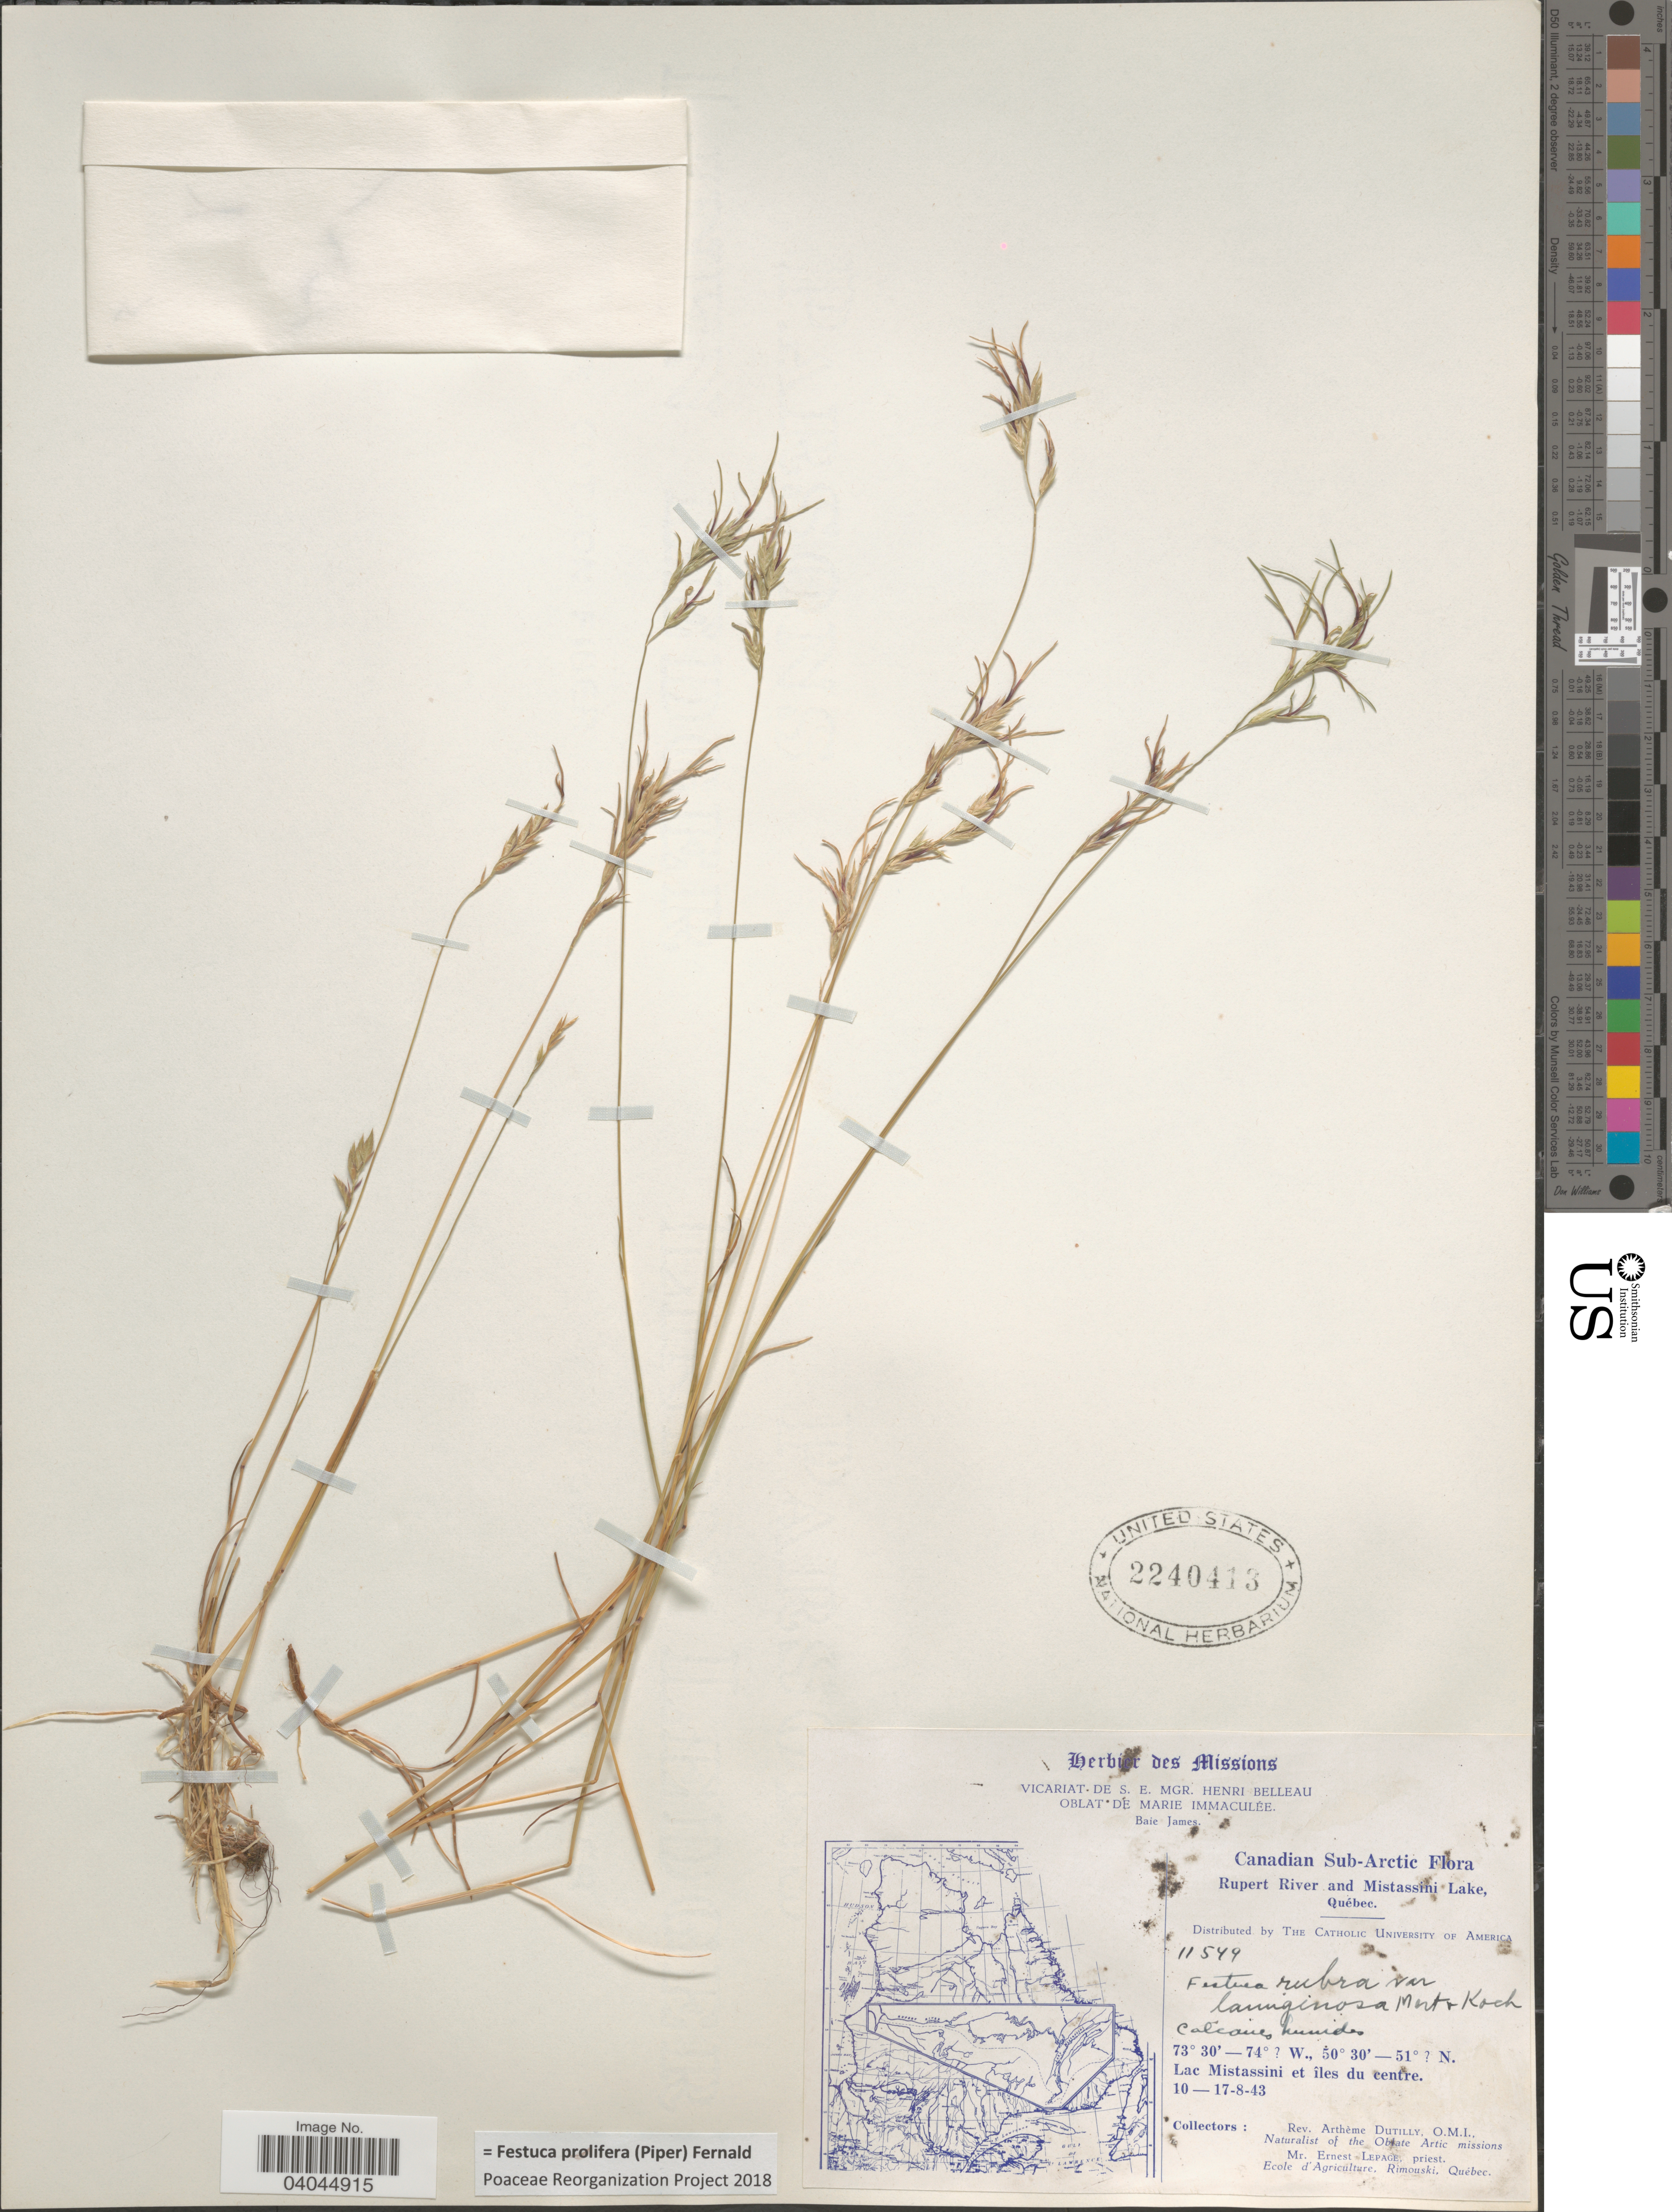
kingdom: Plantae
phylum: Tracheophyta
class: Liliopsida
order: Poales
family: Poaceae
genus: Festuca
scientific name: Festuca prolifera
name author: (Piper) Fernald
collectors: A. Dutilly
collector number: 11549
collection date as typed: Transcribed d/m/y: 10/8/43 to 17/8/43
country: Canada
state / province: Quebec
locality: Canadian Sub-Arctic. Rupert River and Mistassini Lake. Lac Mistassini et îles du centre.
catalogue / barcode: US 2240413